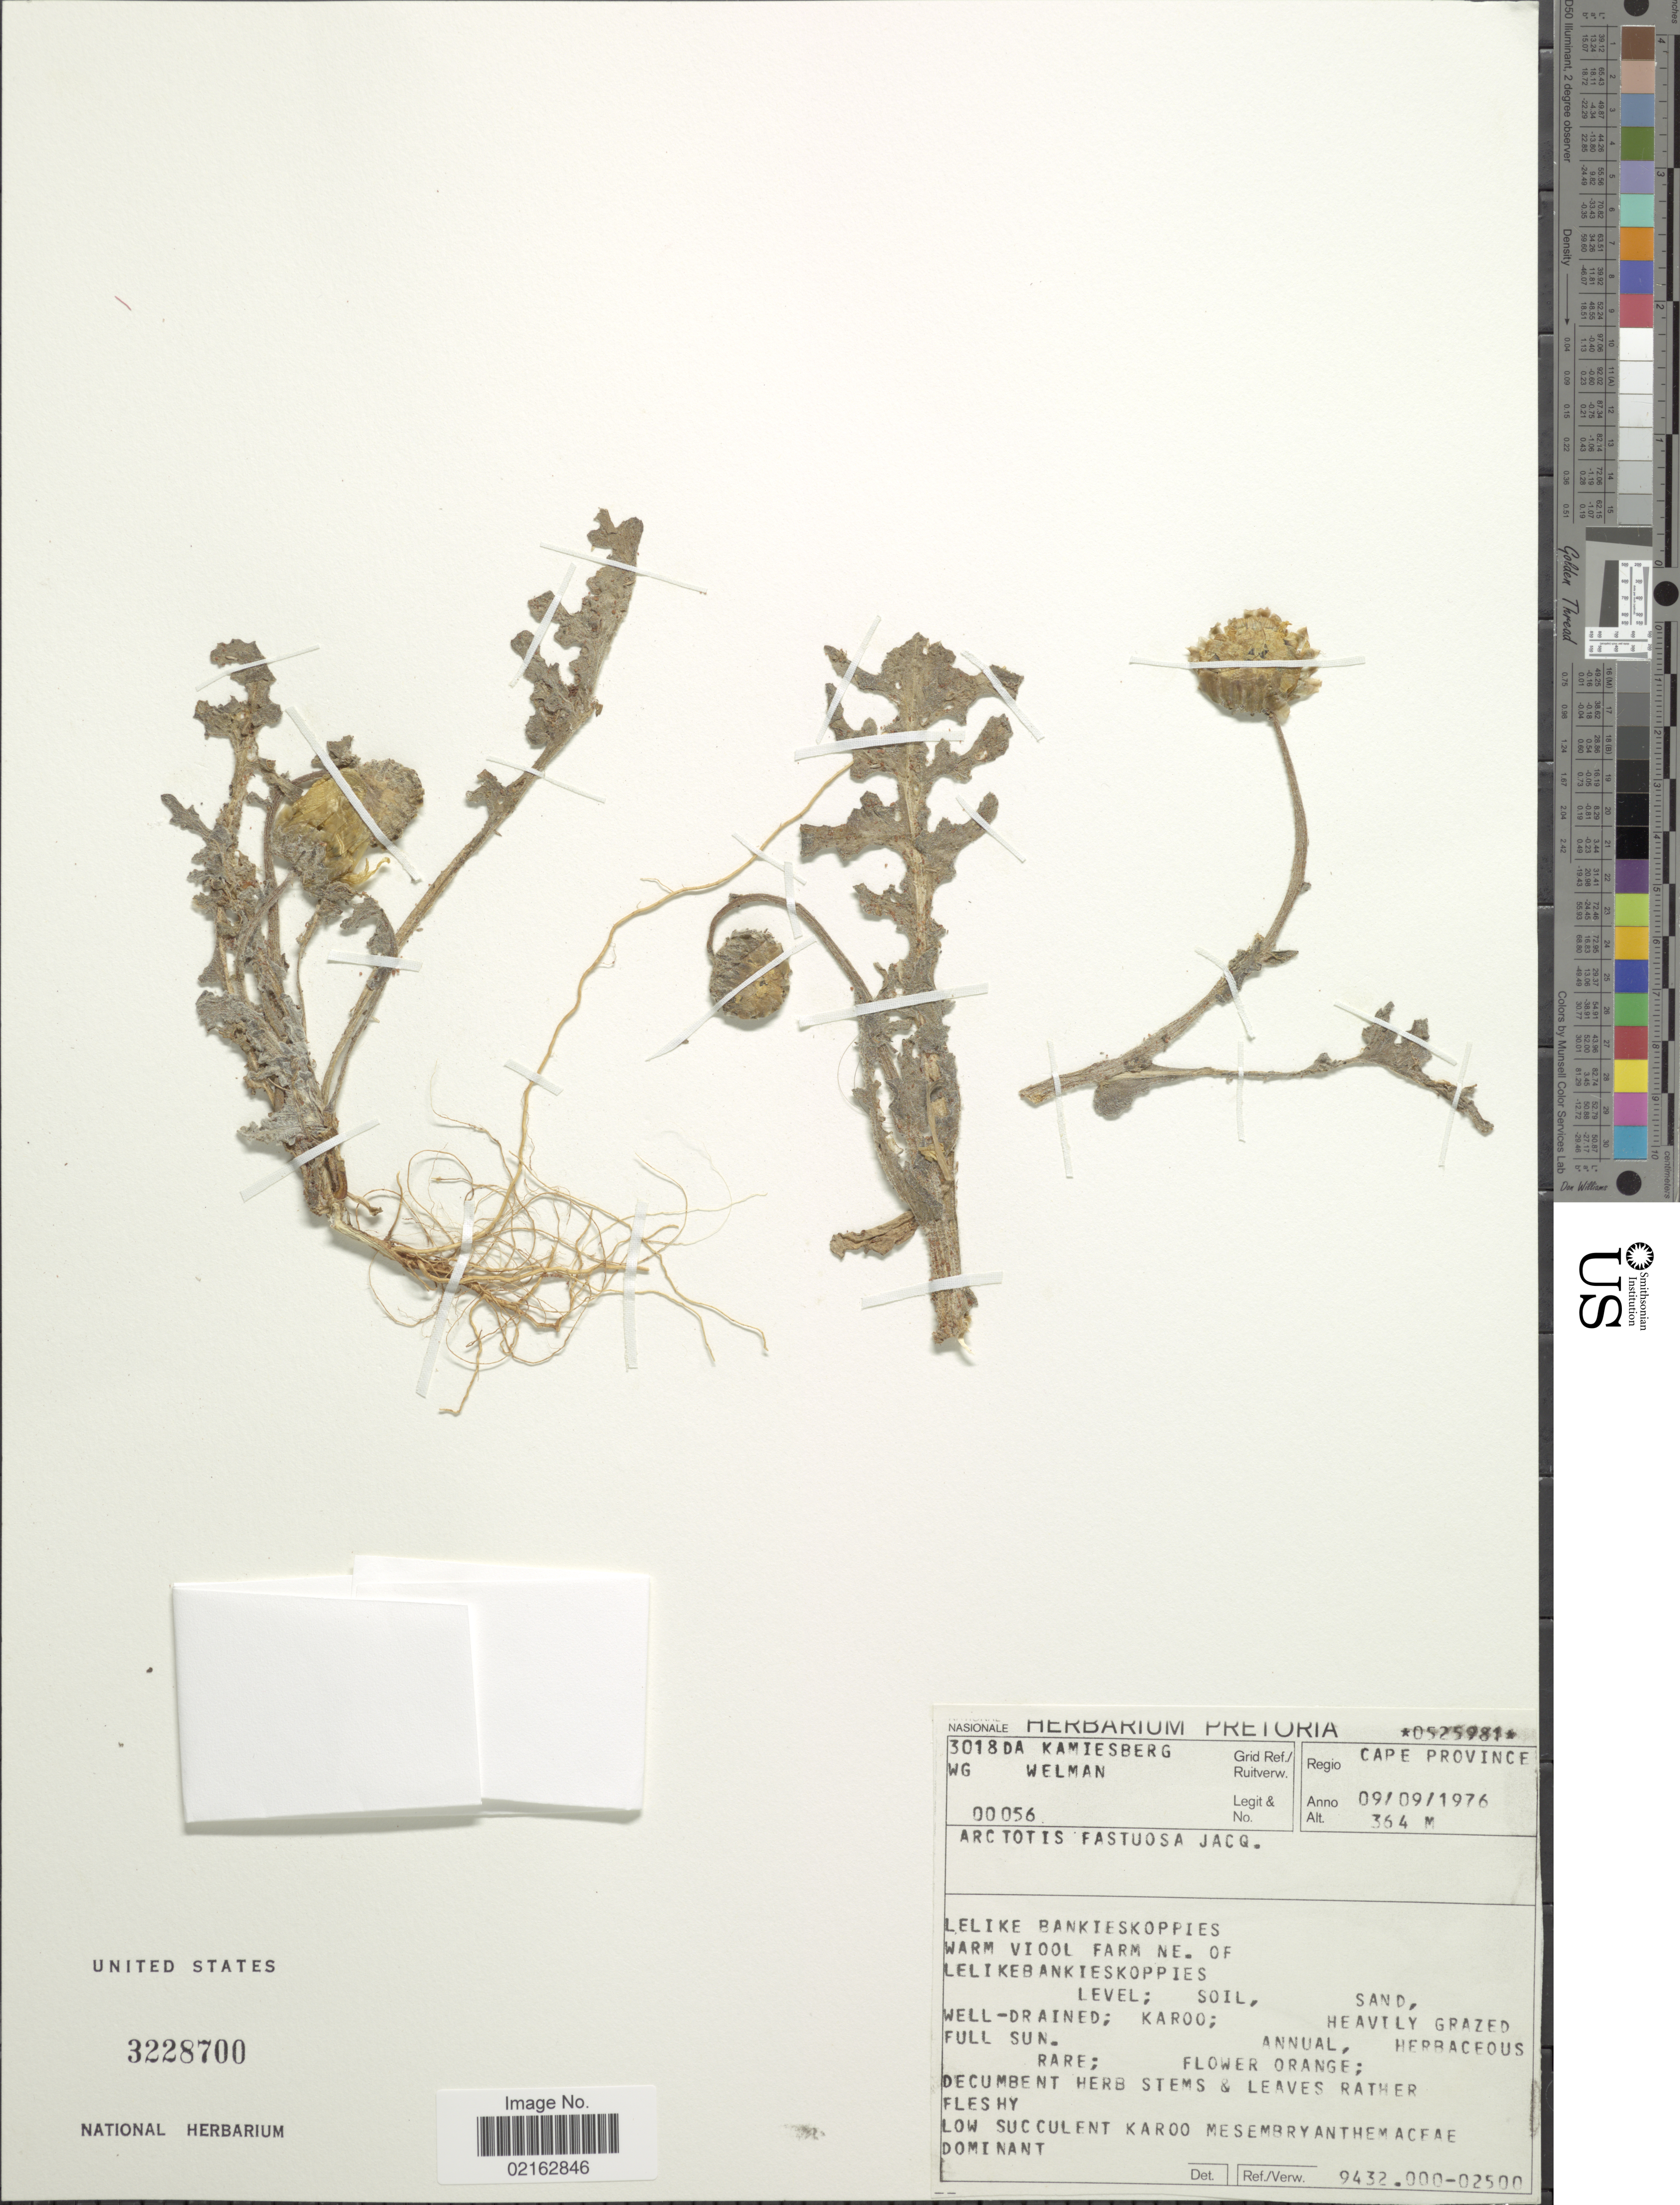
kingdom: Plantae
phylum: Tracheophyta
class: Magnoliopsida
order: Asterales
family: Asteraceae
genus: Arctotis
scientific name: Arctotis fastuosa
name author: Jacq.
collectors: W. G. Welman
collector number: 00056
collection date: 1976-09-09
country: South Africa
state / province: Northern Cape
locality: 3018 DA Kamiesberg. Regio Cape Province. Lelike Bankieskoppies warm viool farm NE. of Lelikebankieskoppies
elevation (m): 364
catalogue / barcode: US 3228700